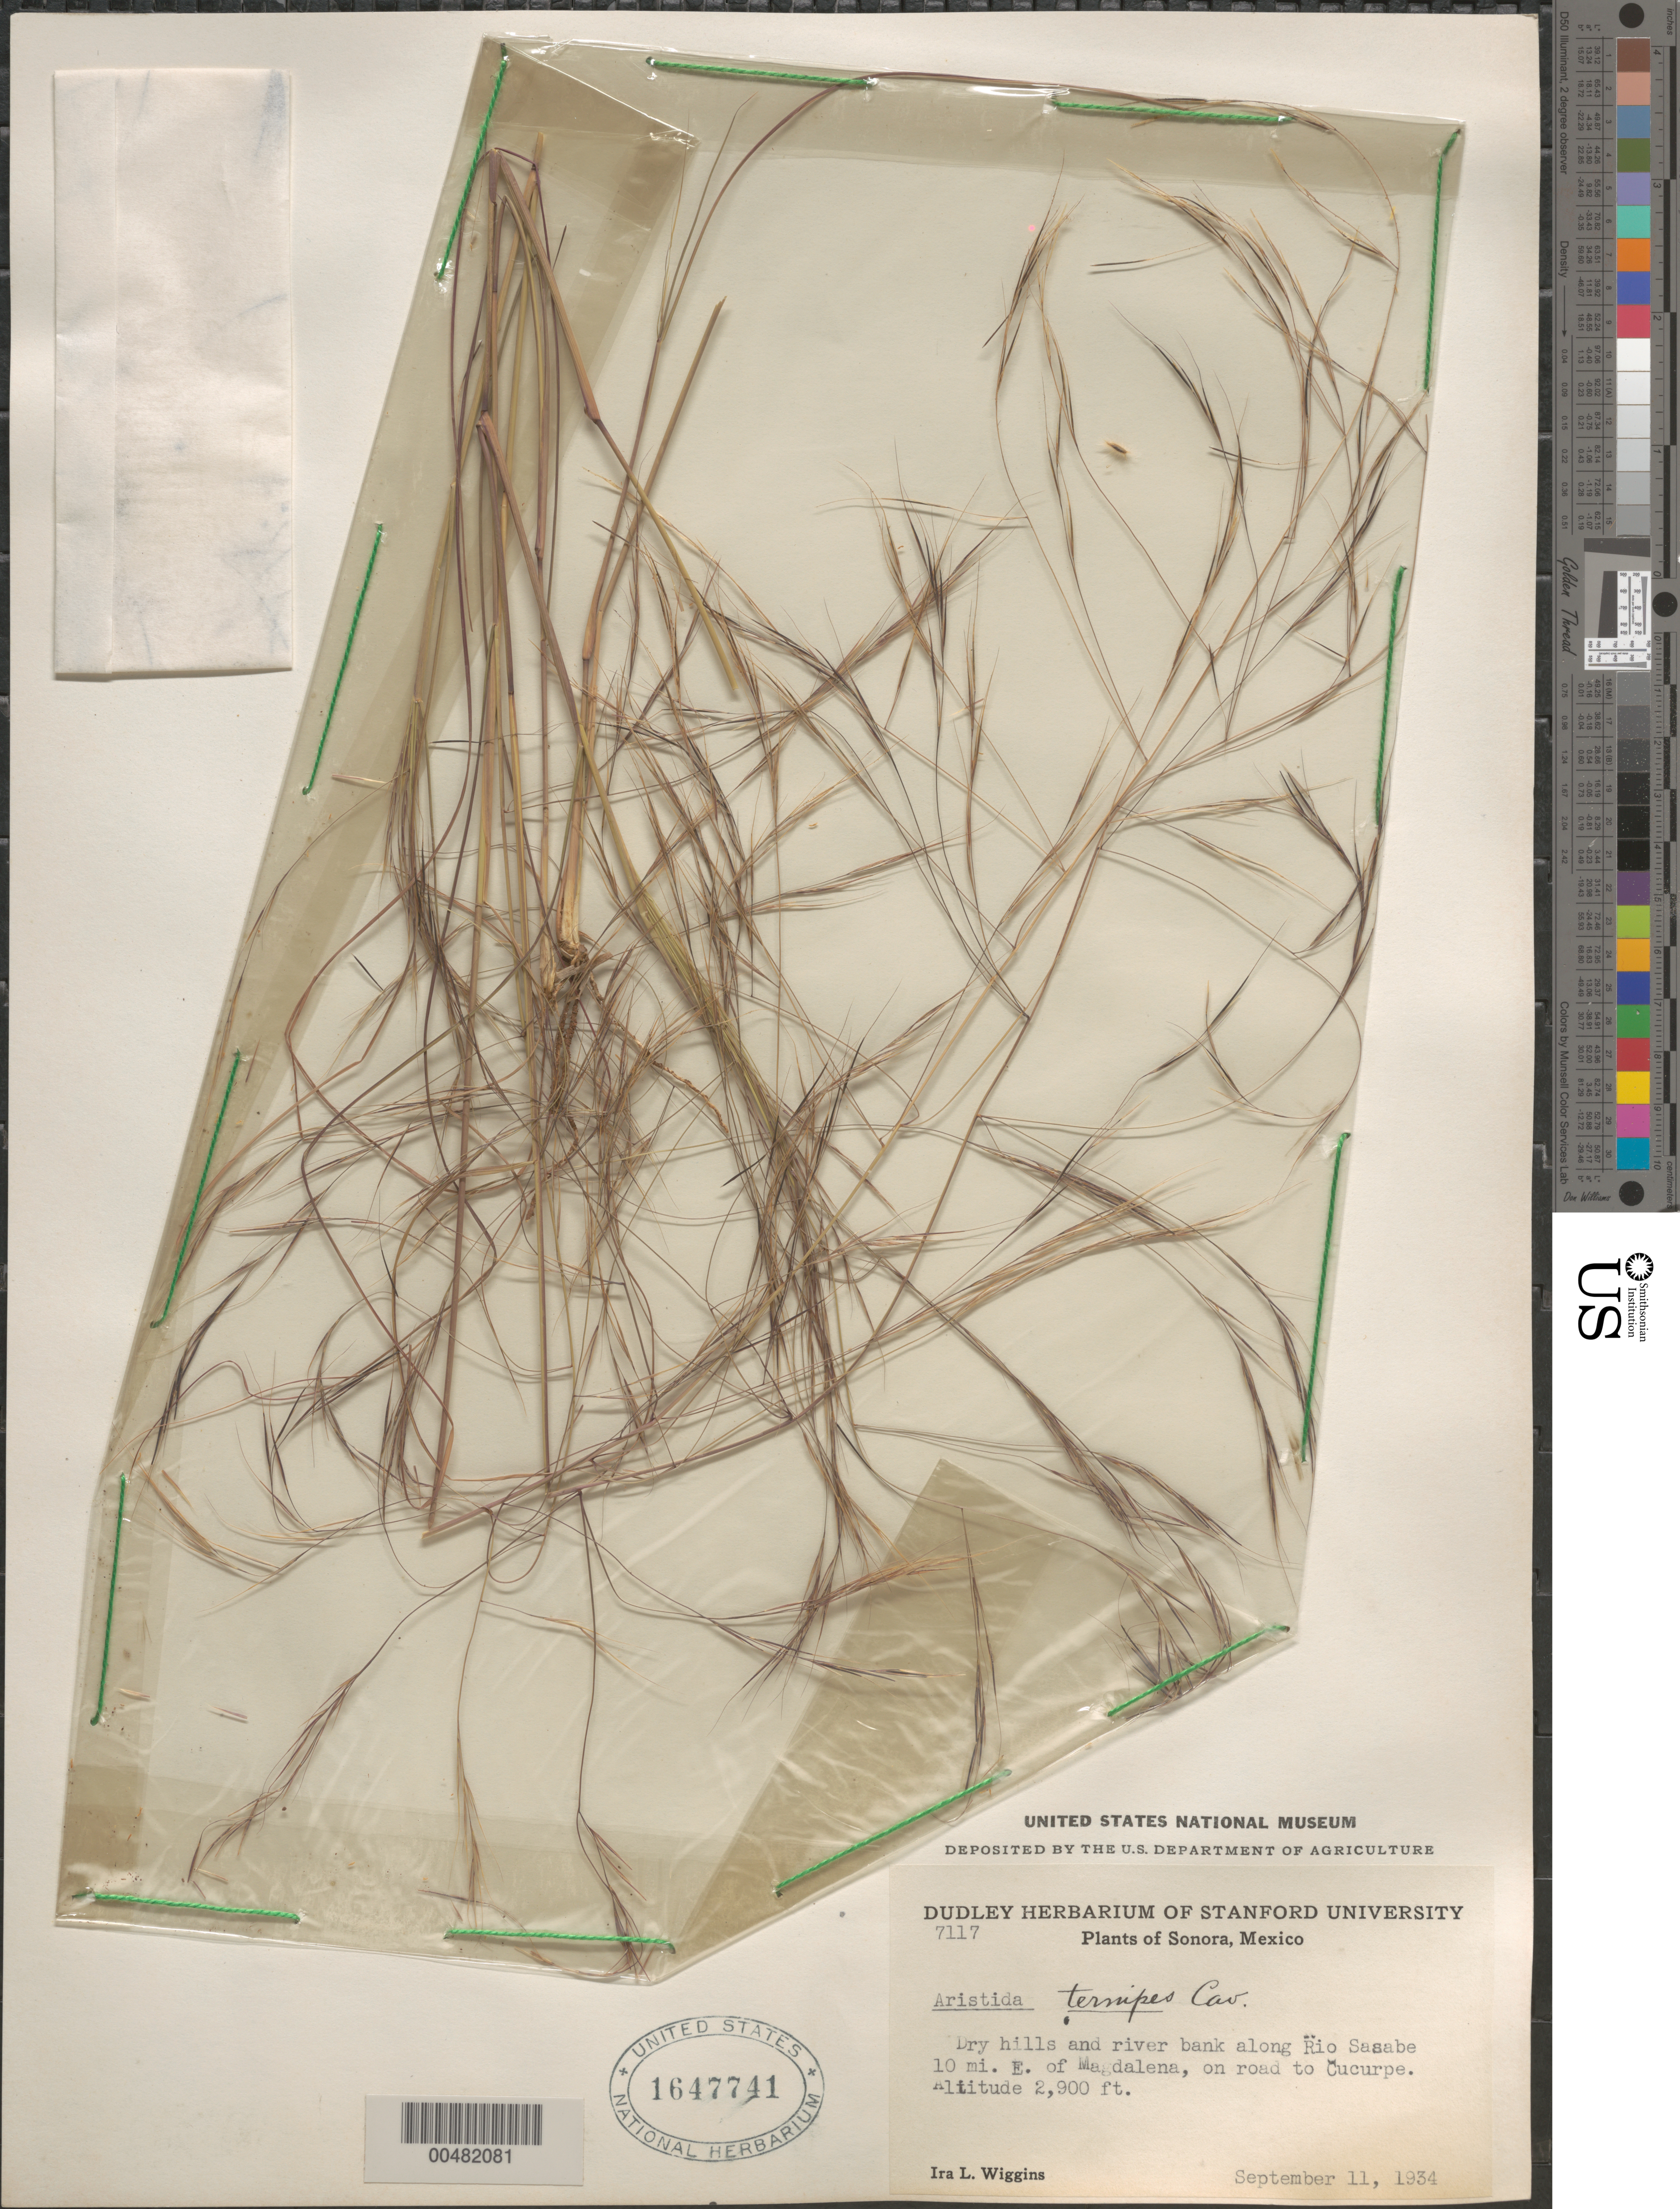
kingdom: Plantae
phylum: Tracheophyta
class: Liliopsida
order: Poales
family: Poaceae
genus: Aristida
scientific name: Aristida ternipes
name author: Cav.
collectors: I. L. Wiggins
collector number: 7117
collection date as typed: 11 Sep 1934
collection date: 1934-09-11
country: Mexico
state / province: Sonora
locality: Along the Rio Sasabe 10 mi E of Magdalena, on rd to Cucurpe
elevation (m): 884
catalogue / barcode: US 1647741